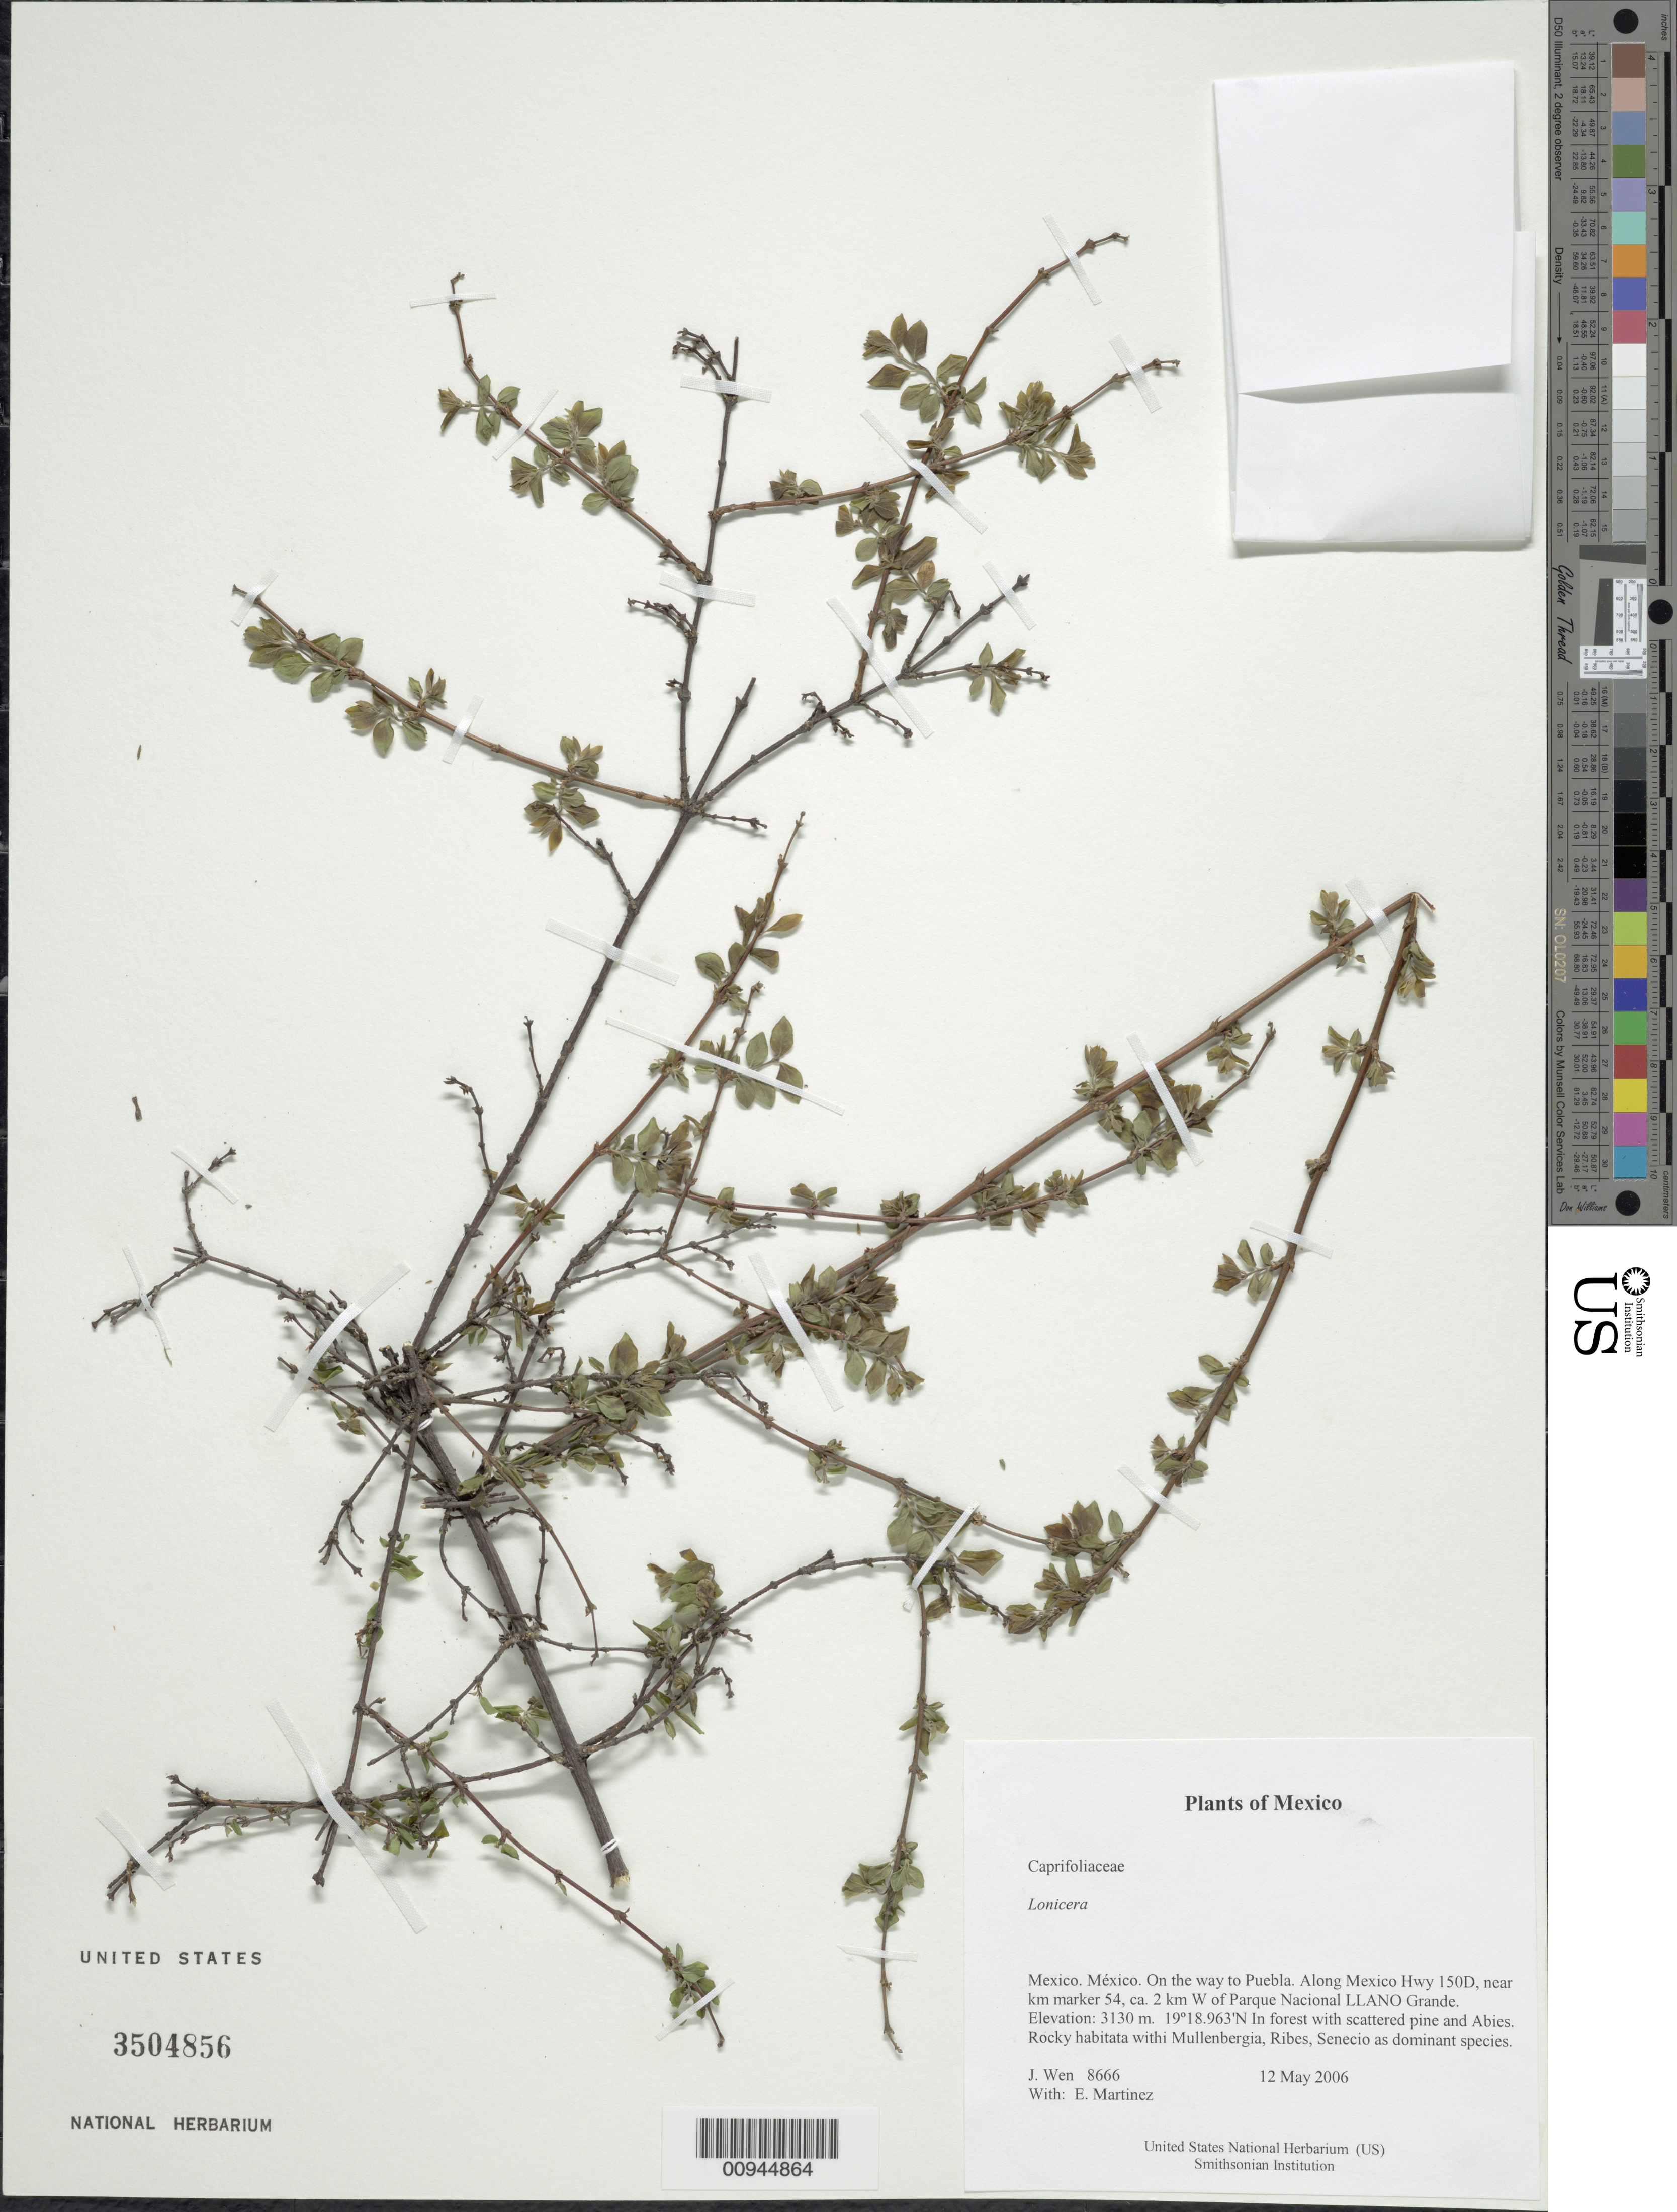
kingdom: Plantae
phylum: Tracheophyta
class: Magnoliopsida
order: Dipsacales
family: Caprifoliaceae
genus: Lonicera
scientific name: Lonicera sp.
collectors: J. Wen & E. Martínez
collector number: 8666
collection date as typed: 12 May 2006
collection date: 2006-05-12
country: Mexico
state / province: México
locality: On the way to Puebla. Along Mexico Hwy 150D, near km marker 54, ca. 2 km W of Parque Nacional LLANO Grande.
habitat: In forest with scattered pine and Abies. Rocky habitata withi Mullenbergia, Ribes, Senecio as dominant species.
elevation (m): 3130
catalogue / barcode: US 3504856